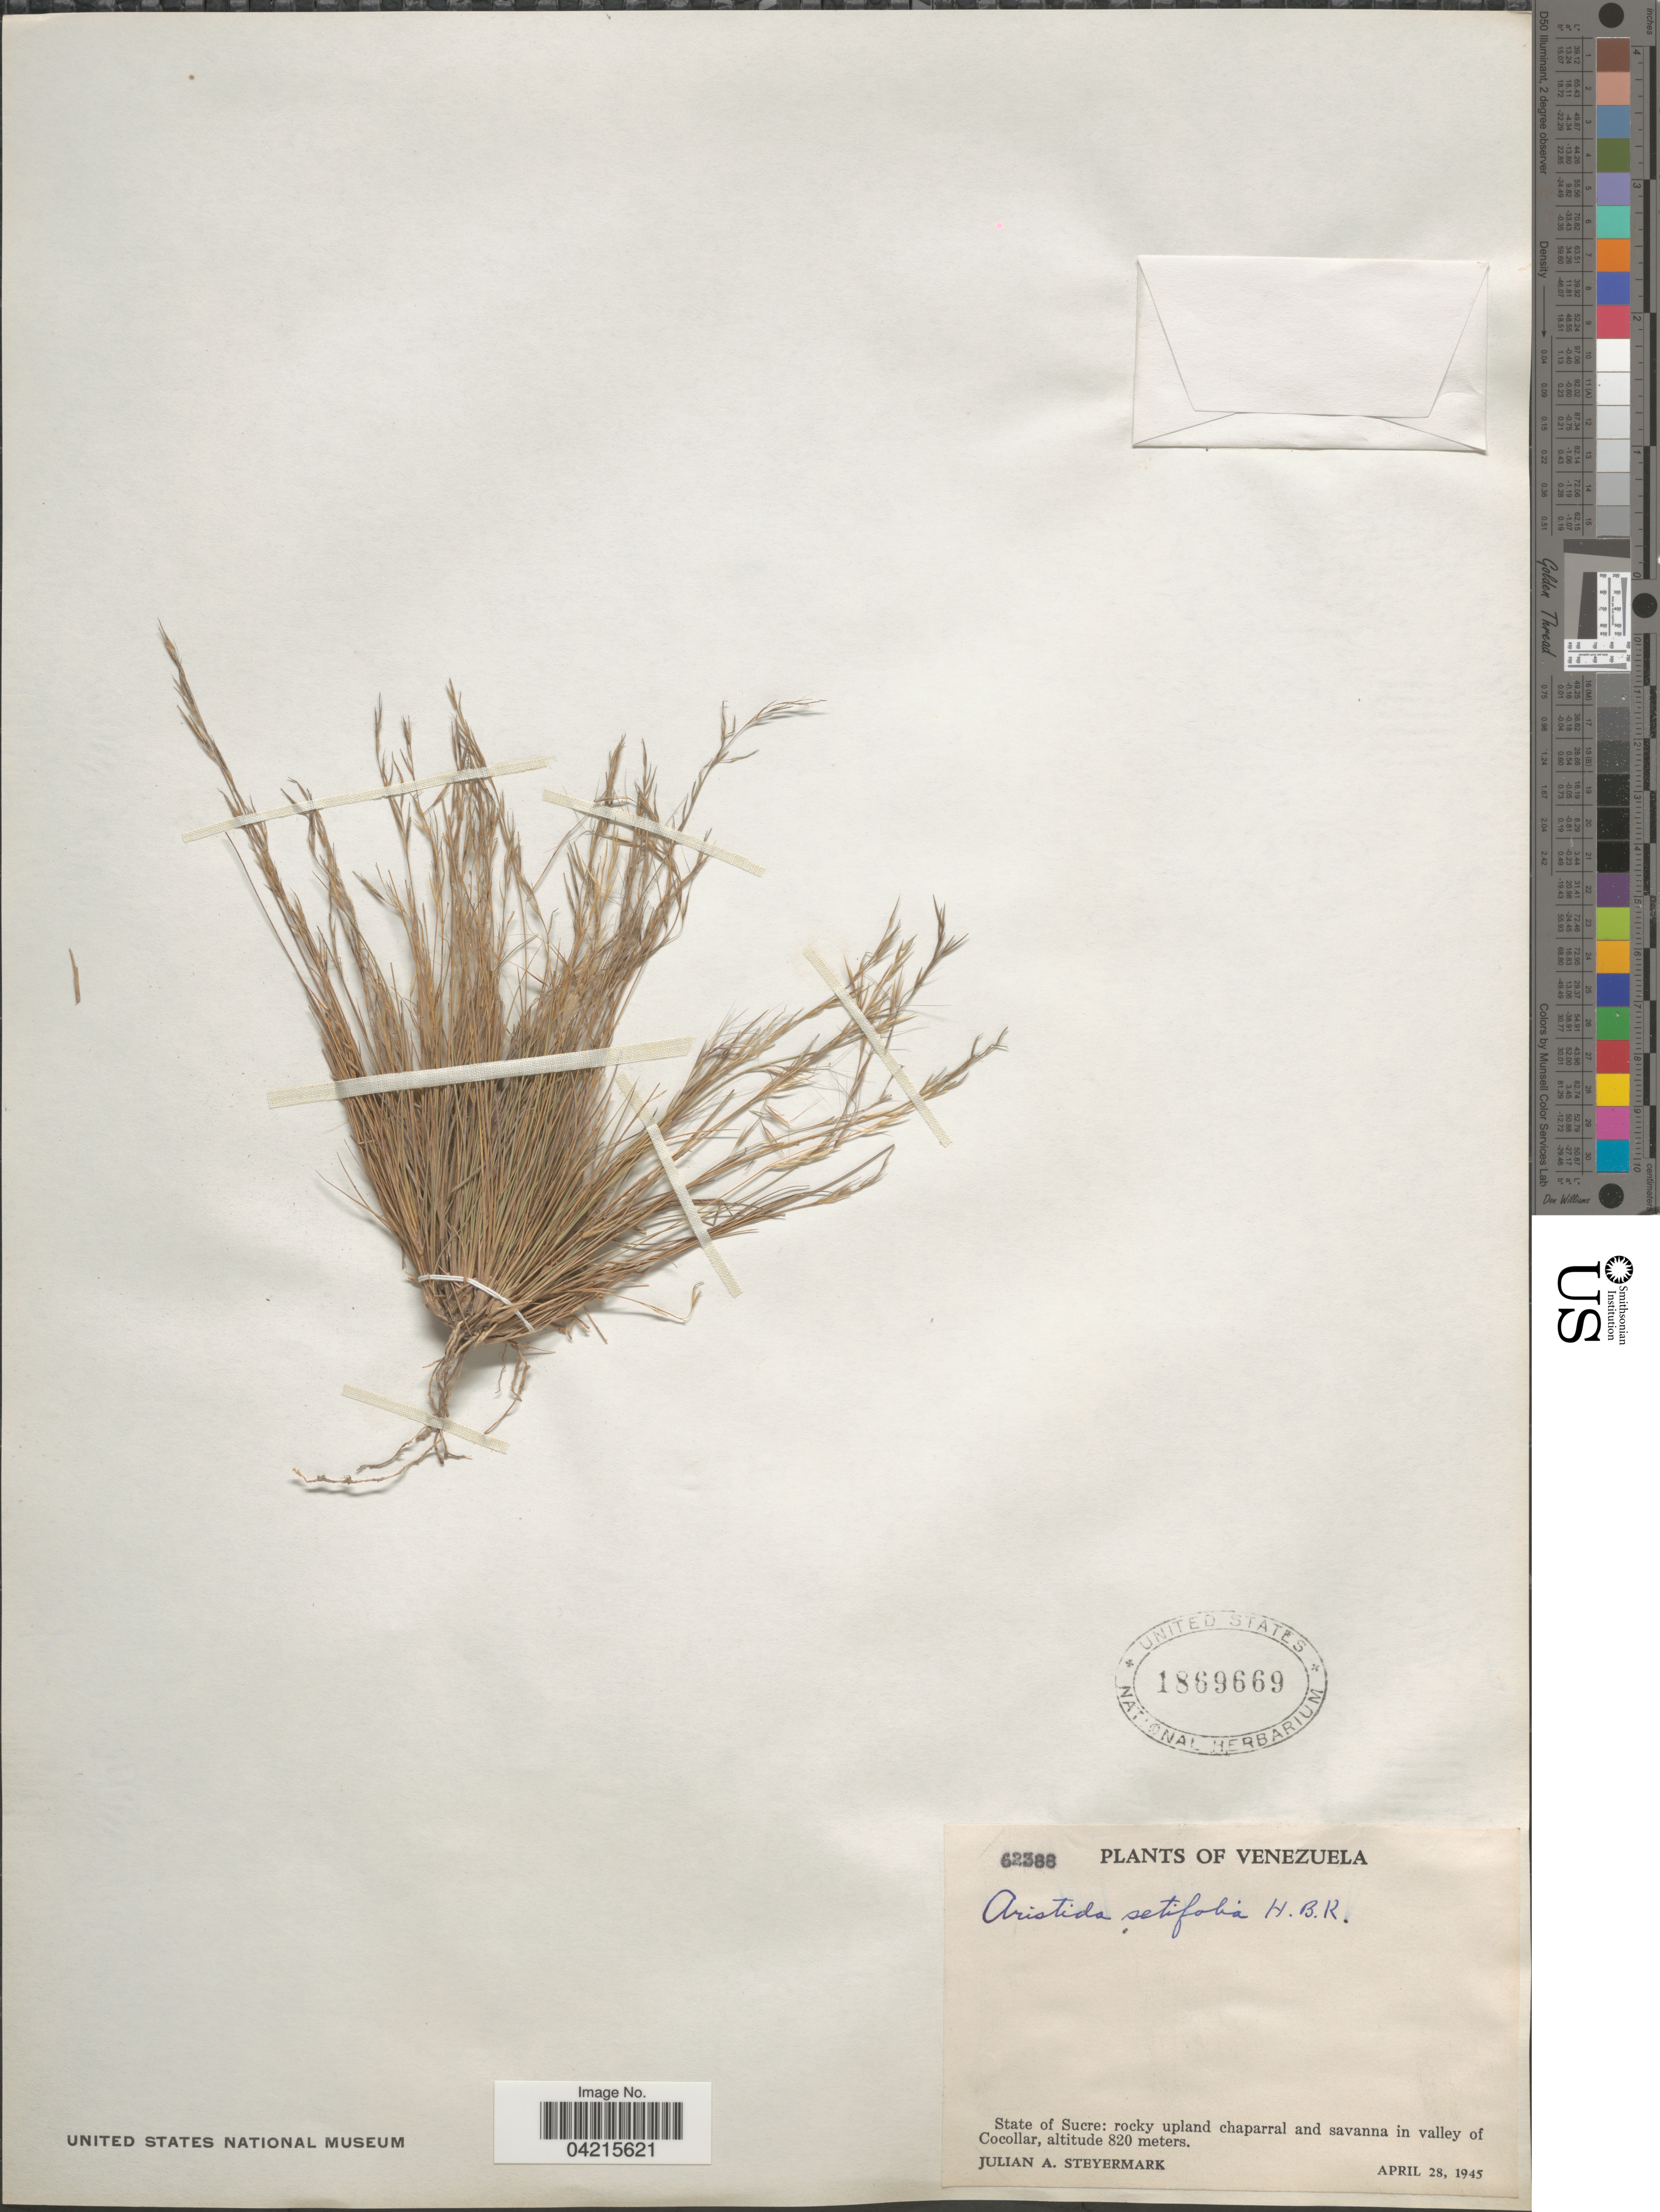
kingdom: Plantae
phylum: Tracheophyta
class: Liliopsida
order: Poales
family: Poaceae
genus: Aristida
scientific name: Aristida setifolia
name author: Kunth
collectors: J. Steyermark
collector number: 62388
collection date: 1945-04-28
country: Venezuela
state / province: Sucre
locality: Rocky upland chaparral and savanna in valley of Cocollar.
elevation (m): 820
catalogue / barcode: US 1869669